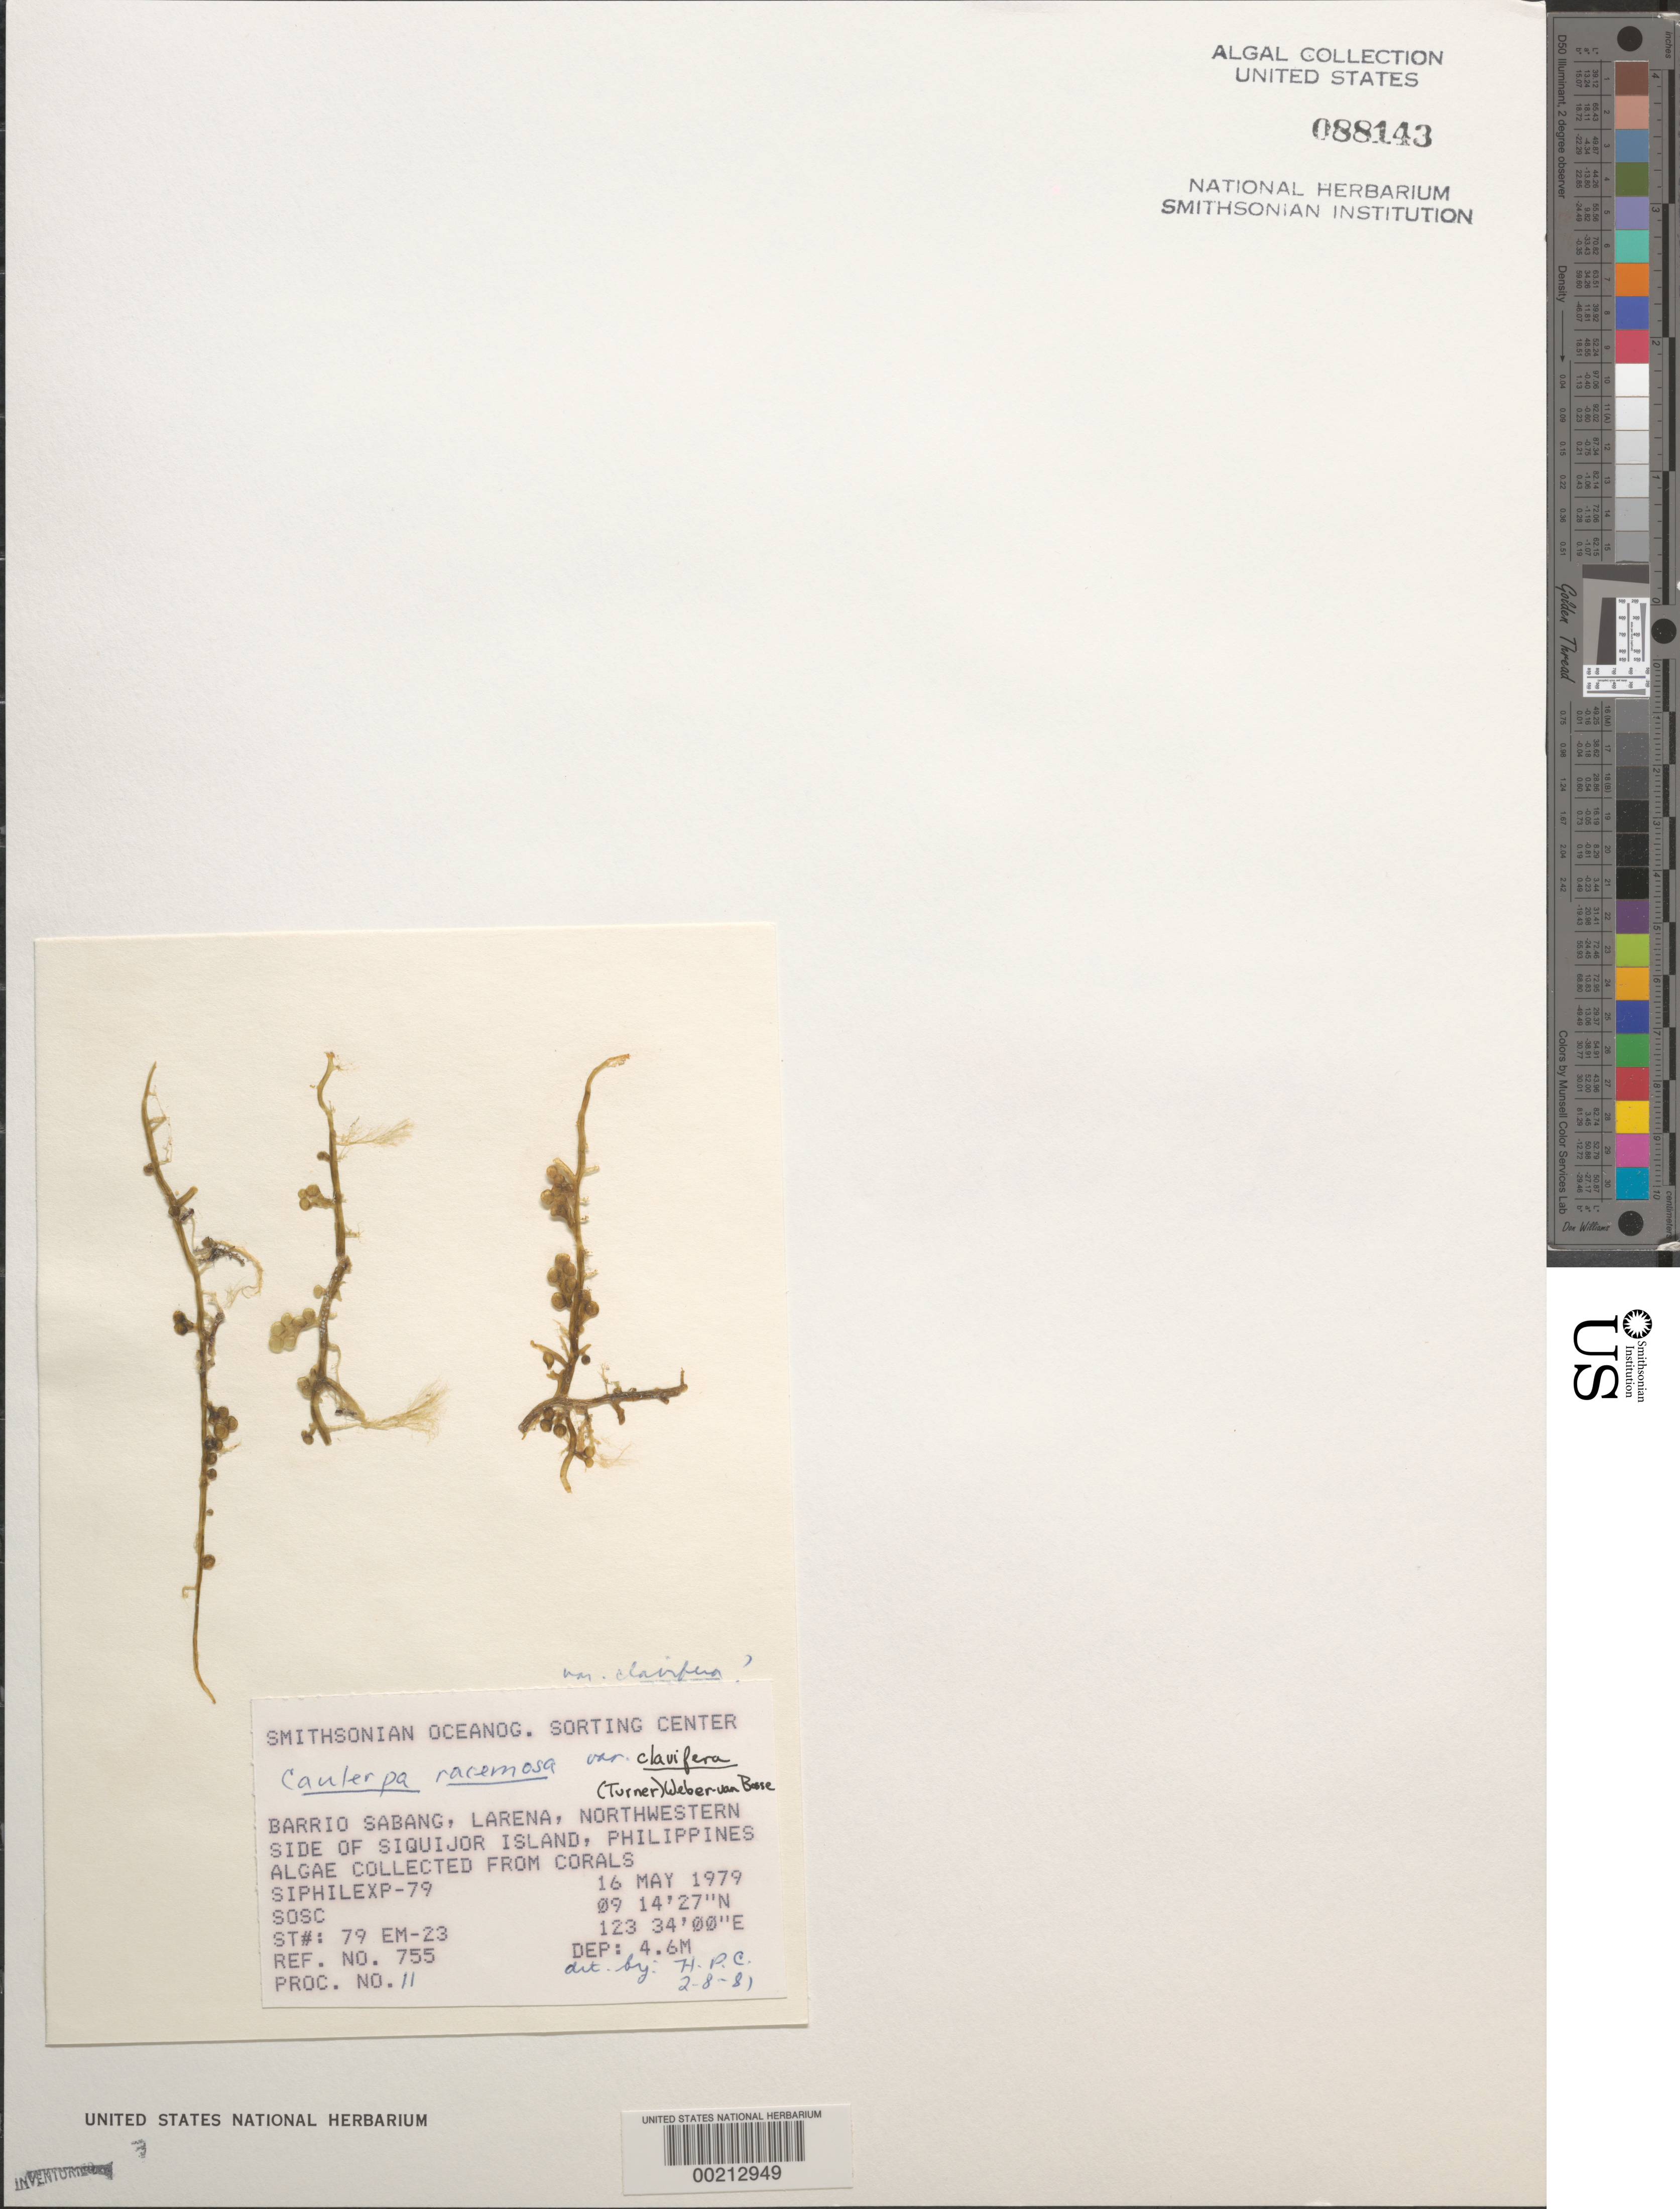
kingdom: Plantae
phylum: Chlorophyta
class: Ulvophyceae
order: Bryopsidales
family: Caulerpaceae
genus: Caulerpa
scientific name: Caulerpa racemosa var. clavifera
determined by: Calumpong, H. P.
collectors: SOSC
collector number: Station 79 Em-23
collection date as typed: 16 May 1979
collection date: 1979-05-16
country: Philippines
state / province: Central Visayas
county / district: Siquijor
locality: Visayan, Siquijor island, larena, barrio sabang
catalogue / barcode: US 88143